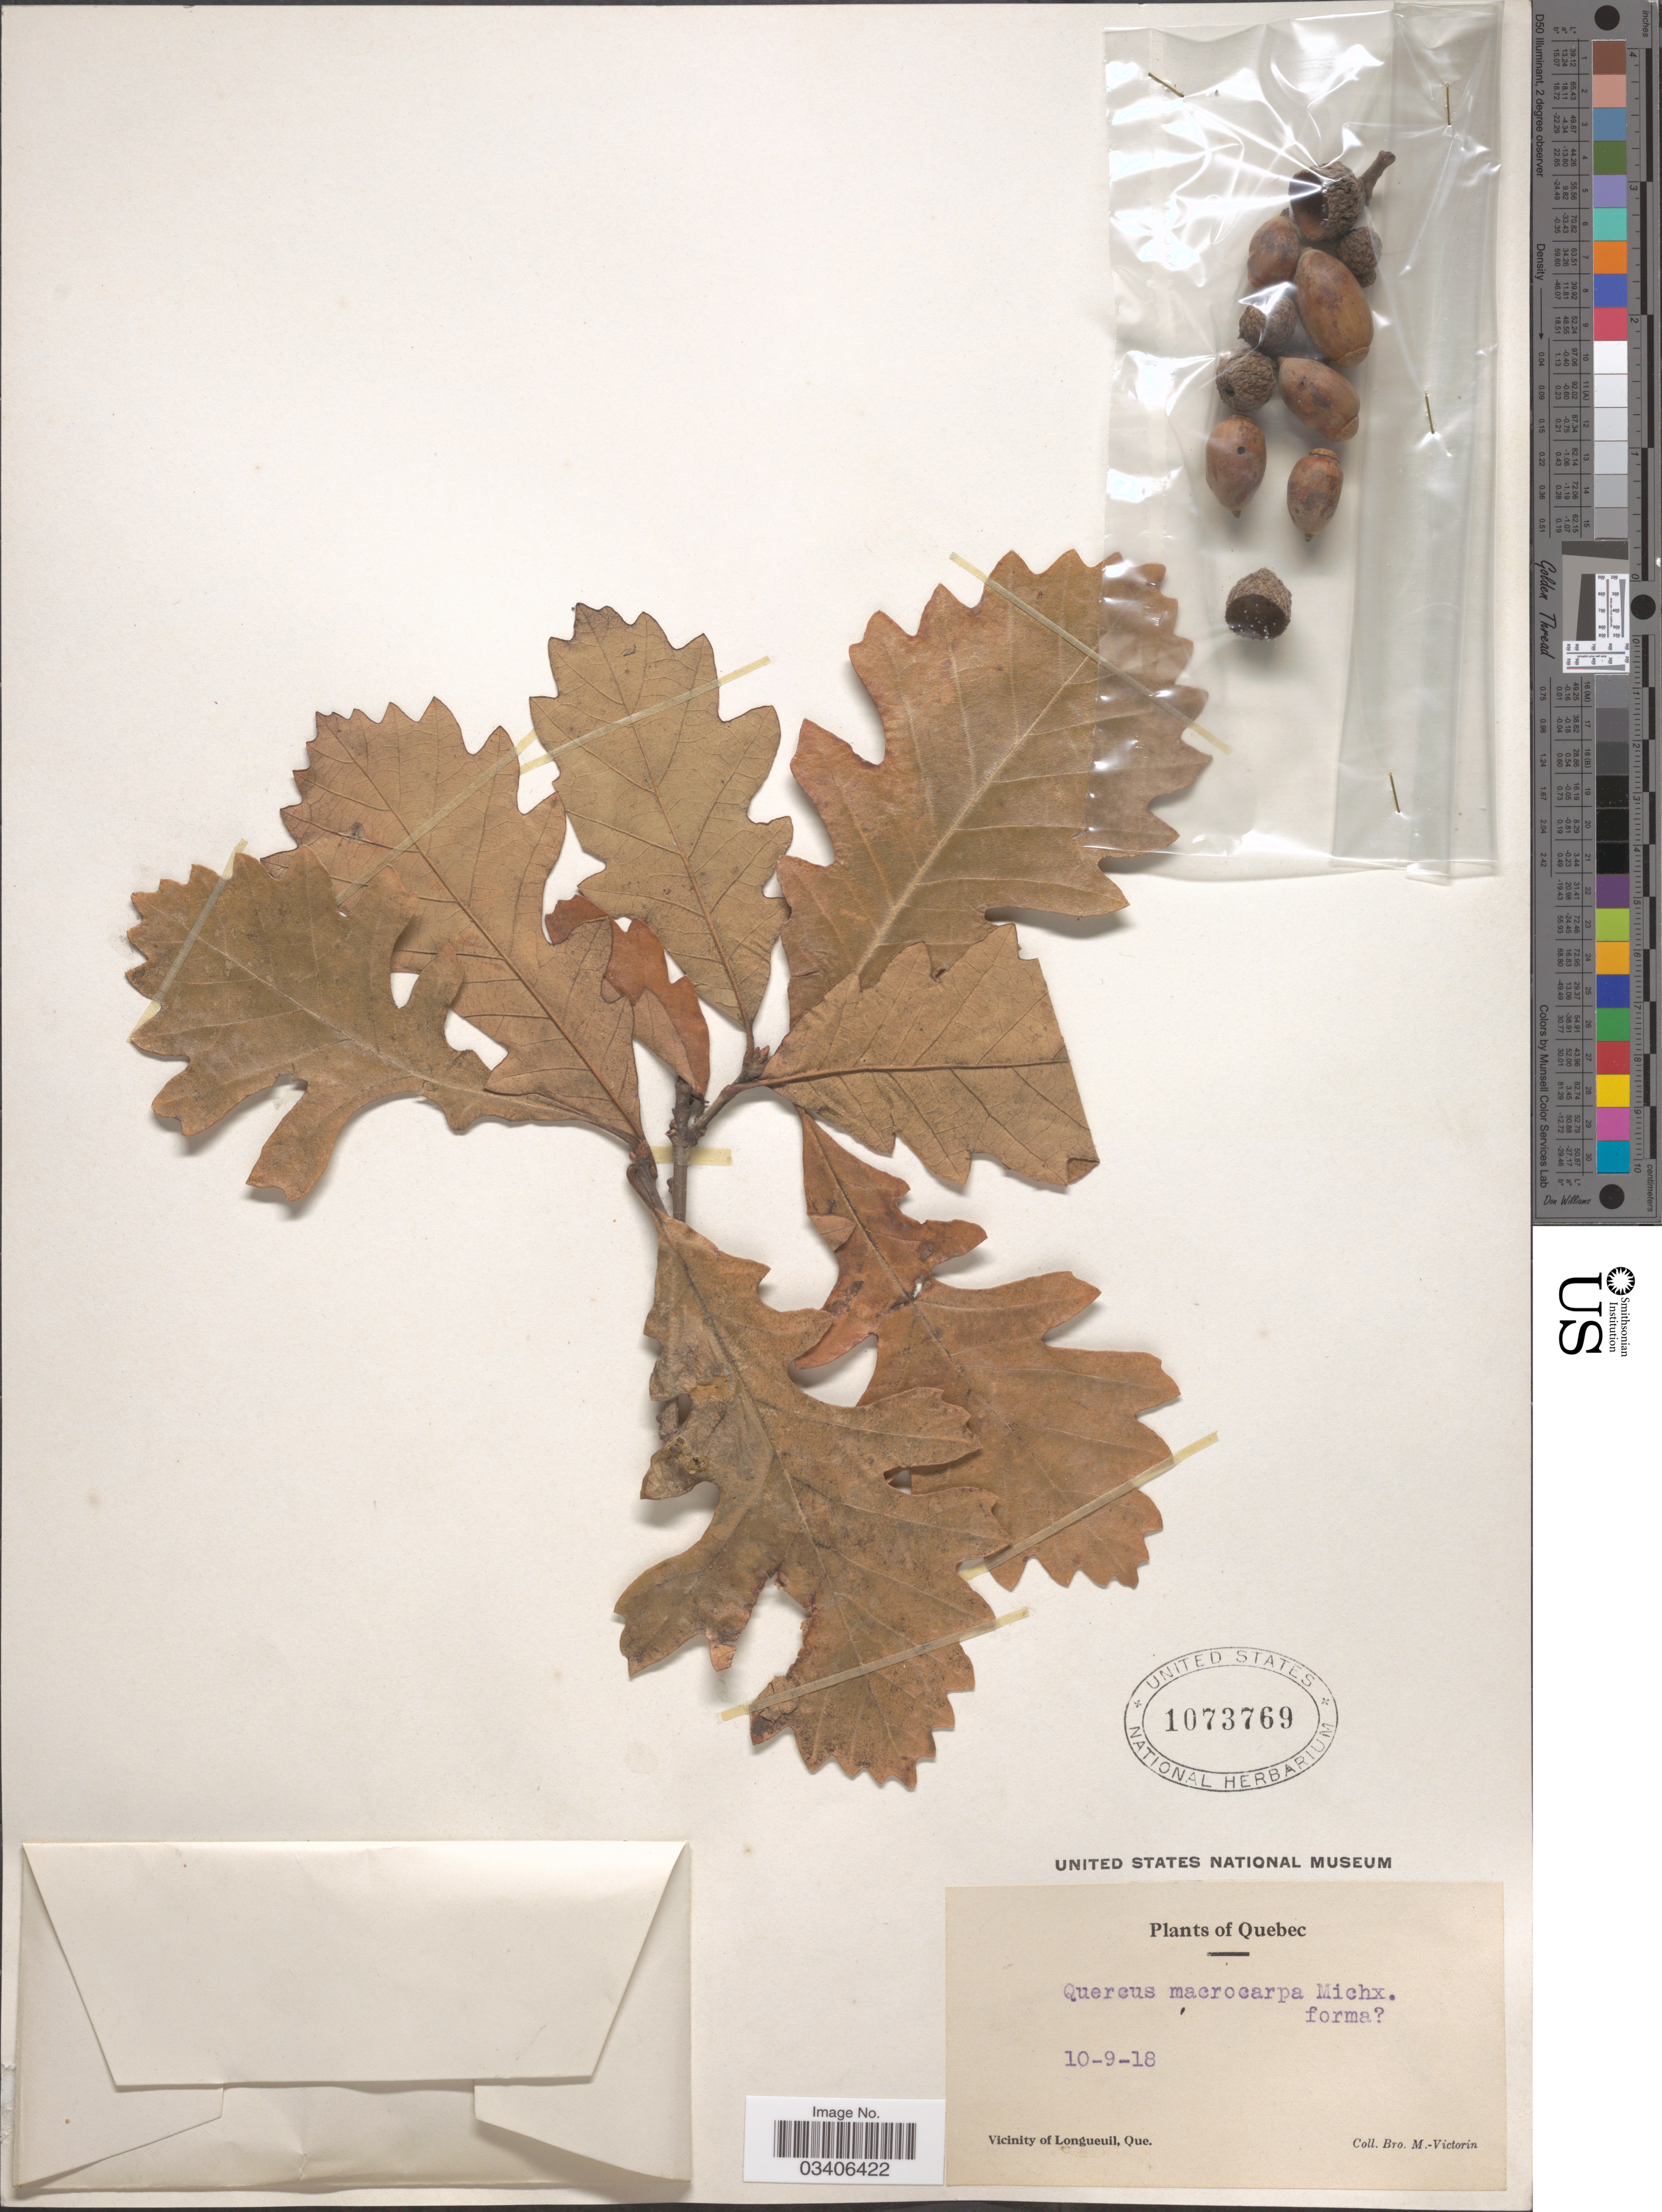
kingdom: Plantae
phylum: Tracheophyta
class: Magnoliopsida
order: Fagales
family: Fagaceae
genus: Quercus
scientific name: Quercus macrocarpa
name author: Michx.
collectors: F. Marie-Victorin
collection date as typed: Transcribed d/m/y: 10/9/18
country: Canada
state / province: Quebec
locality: Vicinity of Longueuil.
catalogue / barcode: US 1073769